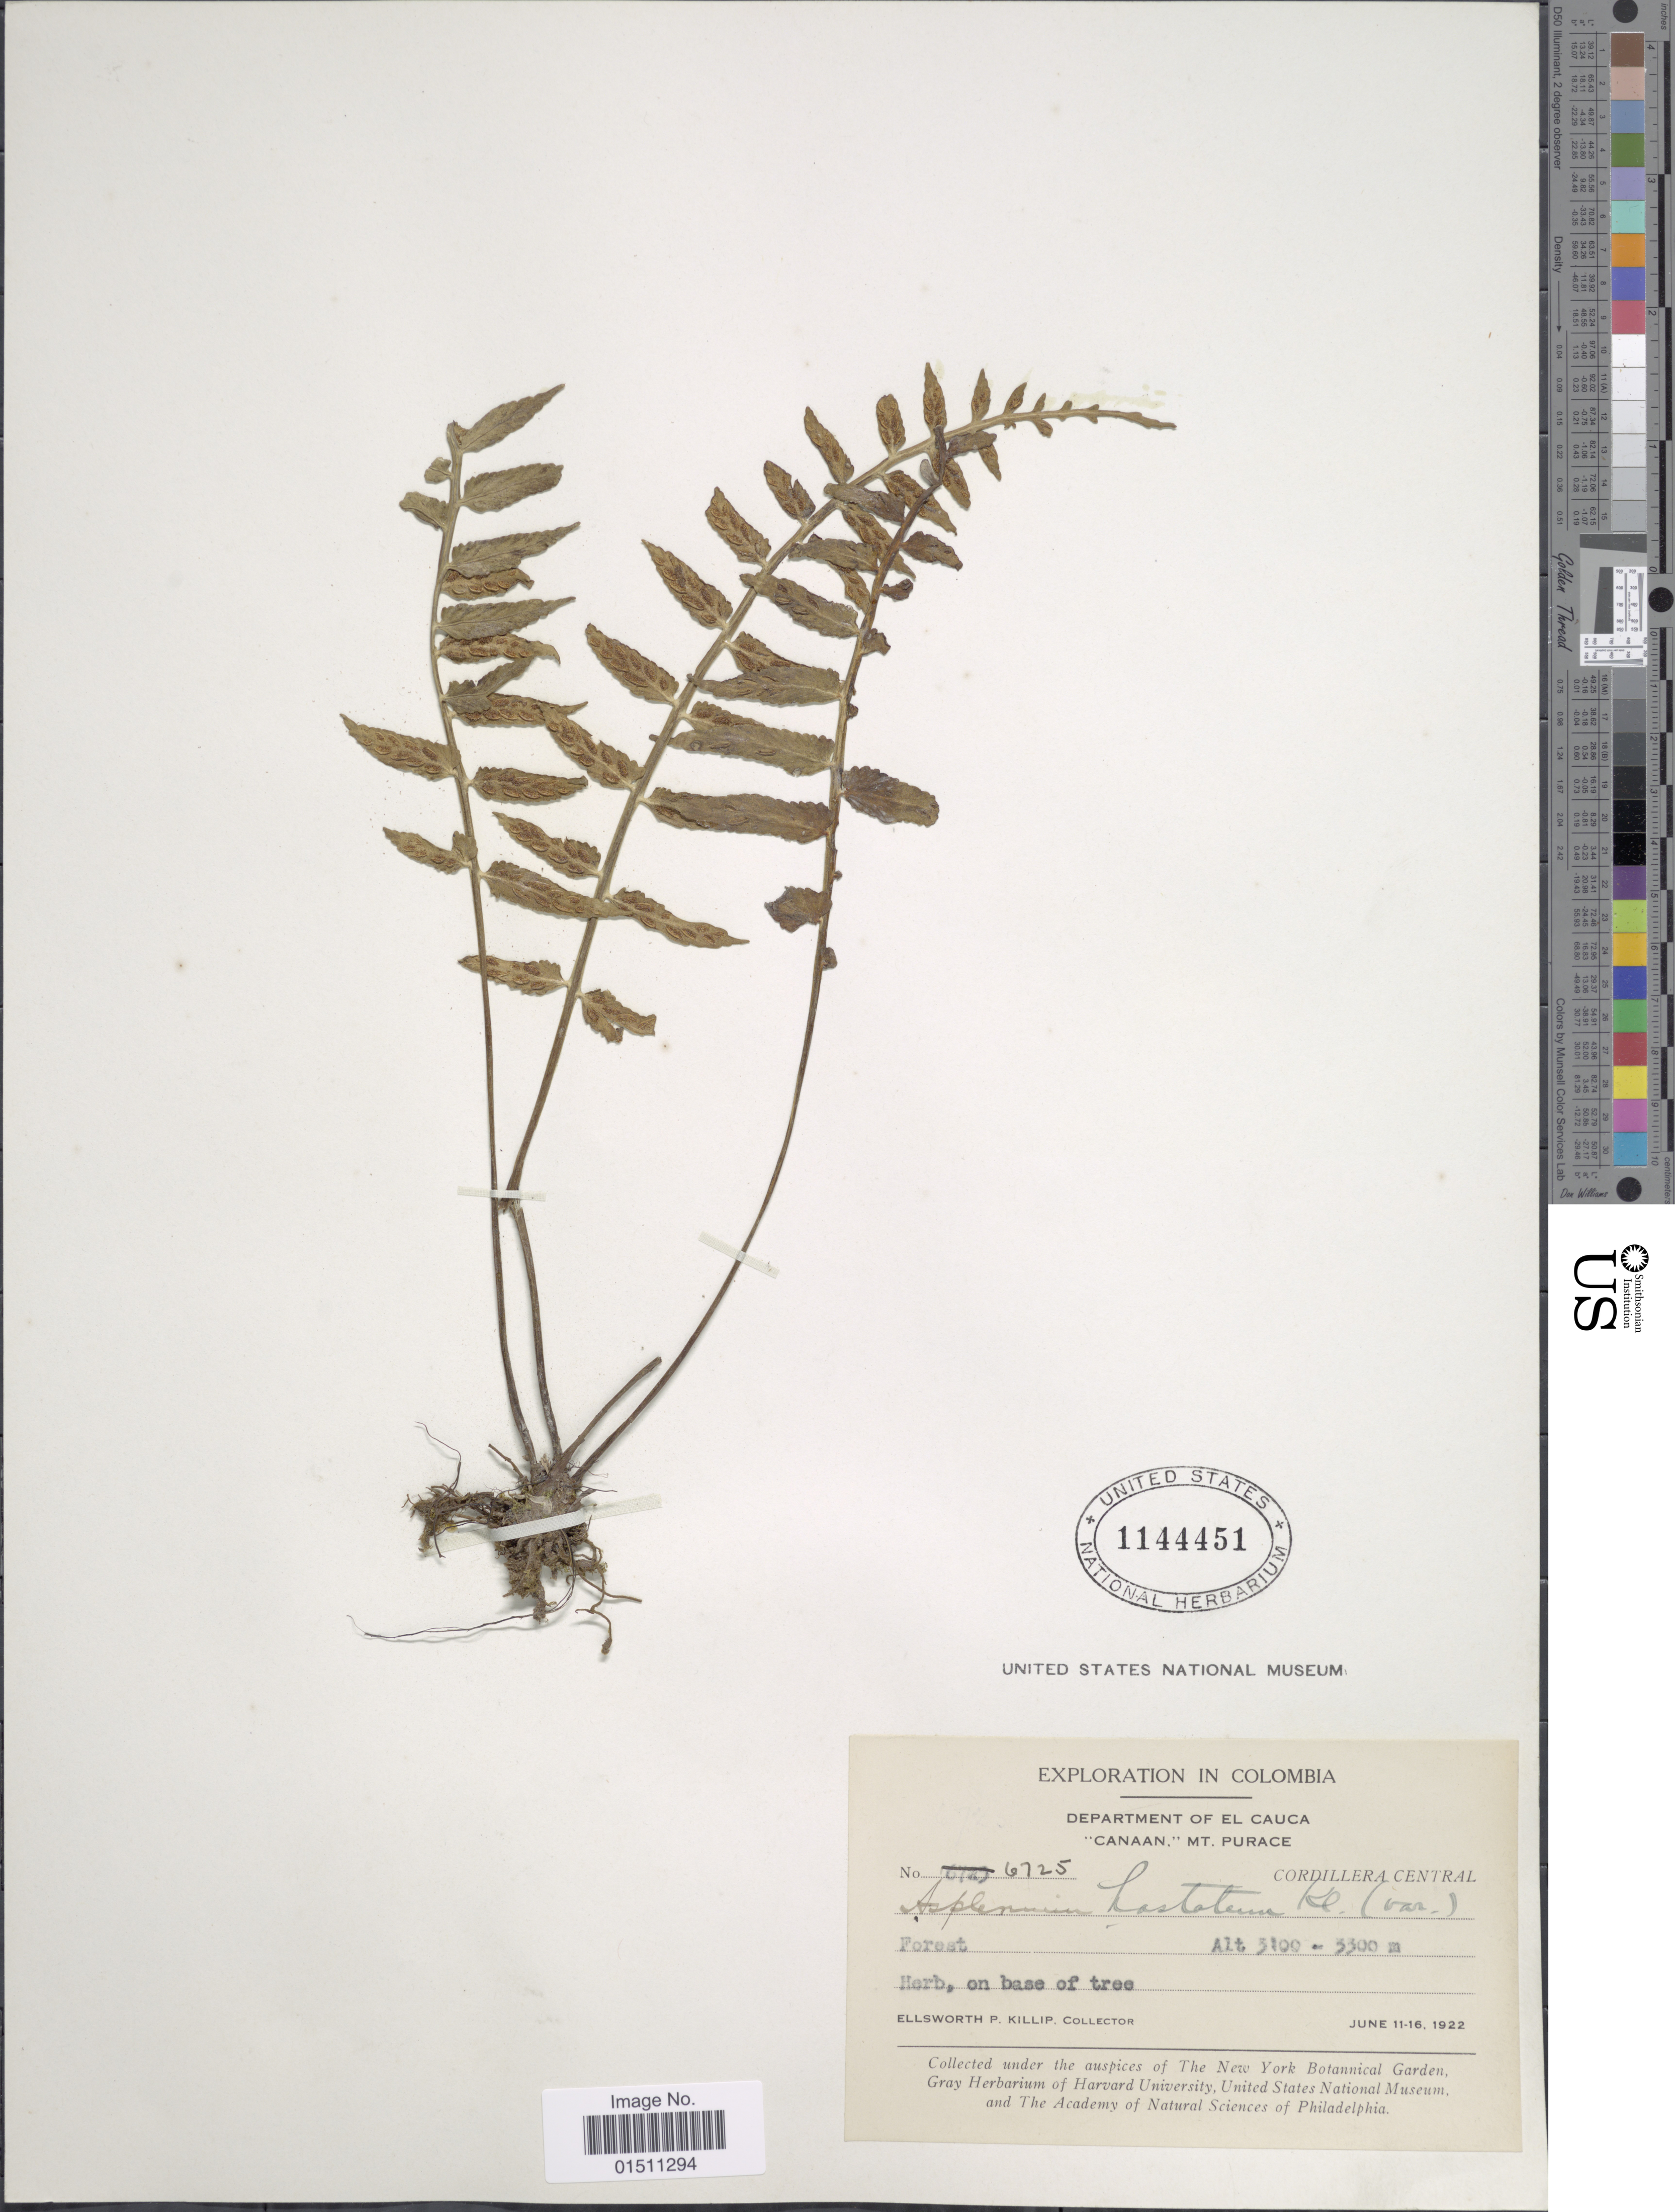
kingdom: Plantae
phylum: Tracheophyta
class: Polypodiopsida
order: Polypodiales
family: Aspleniaceae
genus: Asplenium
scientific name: Asplenium hastatum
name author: Klotzsch ex Kunze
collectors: E. P. Killip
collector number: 6725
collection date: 1922-06-11/1922-06-16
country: Colombia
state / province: Cauca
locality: Colombia, Department of El Cauca "Canaan," Mt. Purace, Cordillera Central.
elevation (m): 3100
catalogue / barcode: US 1144451